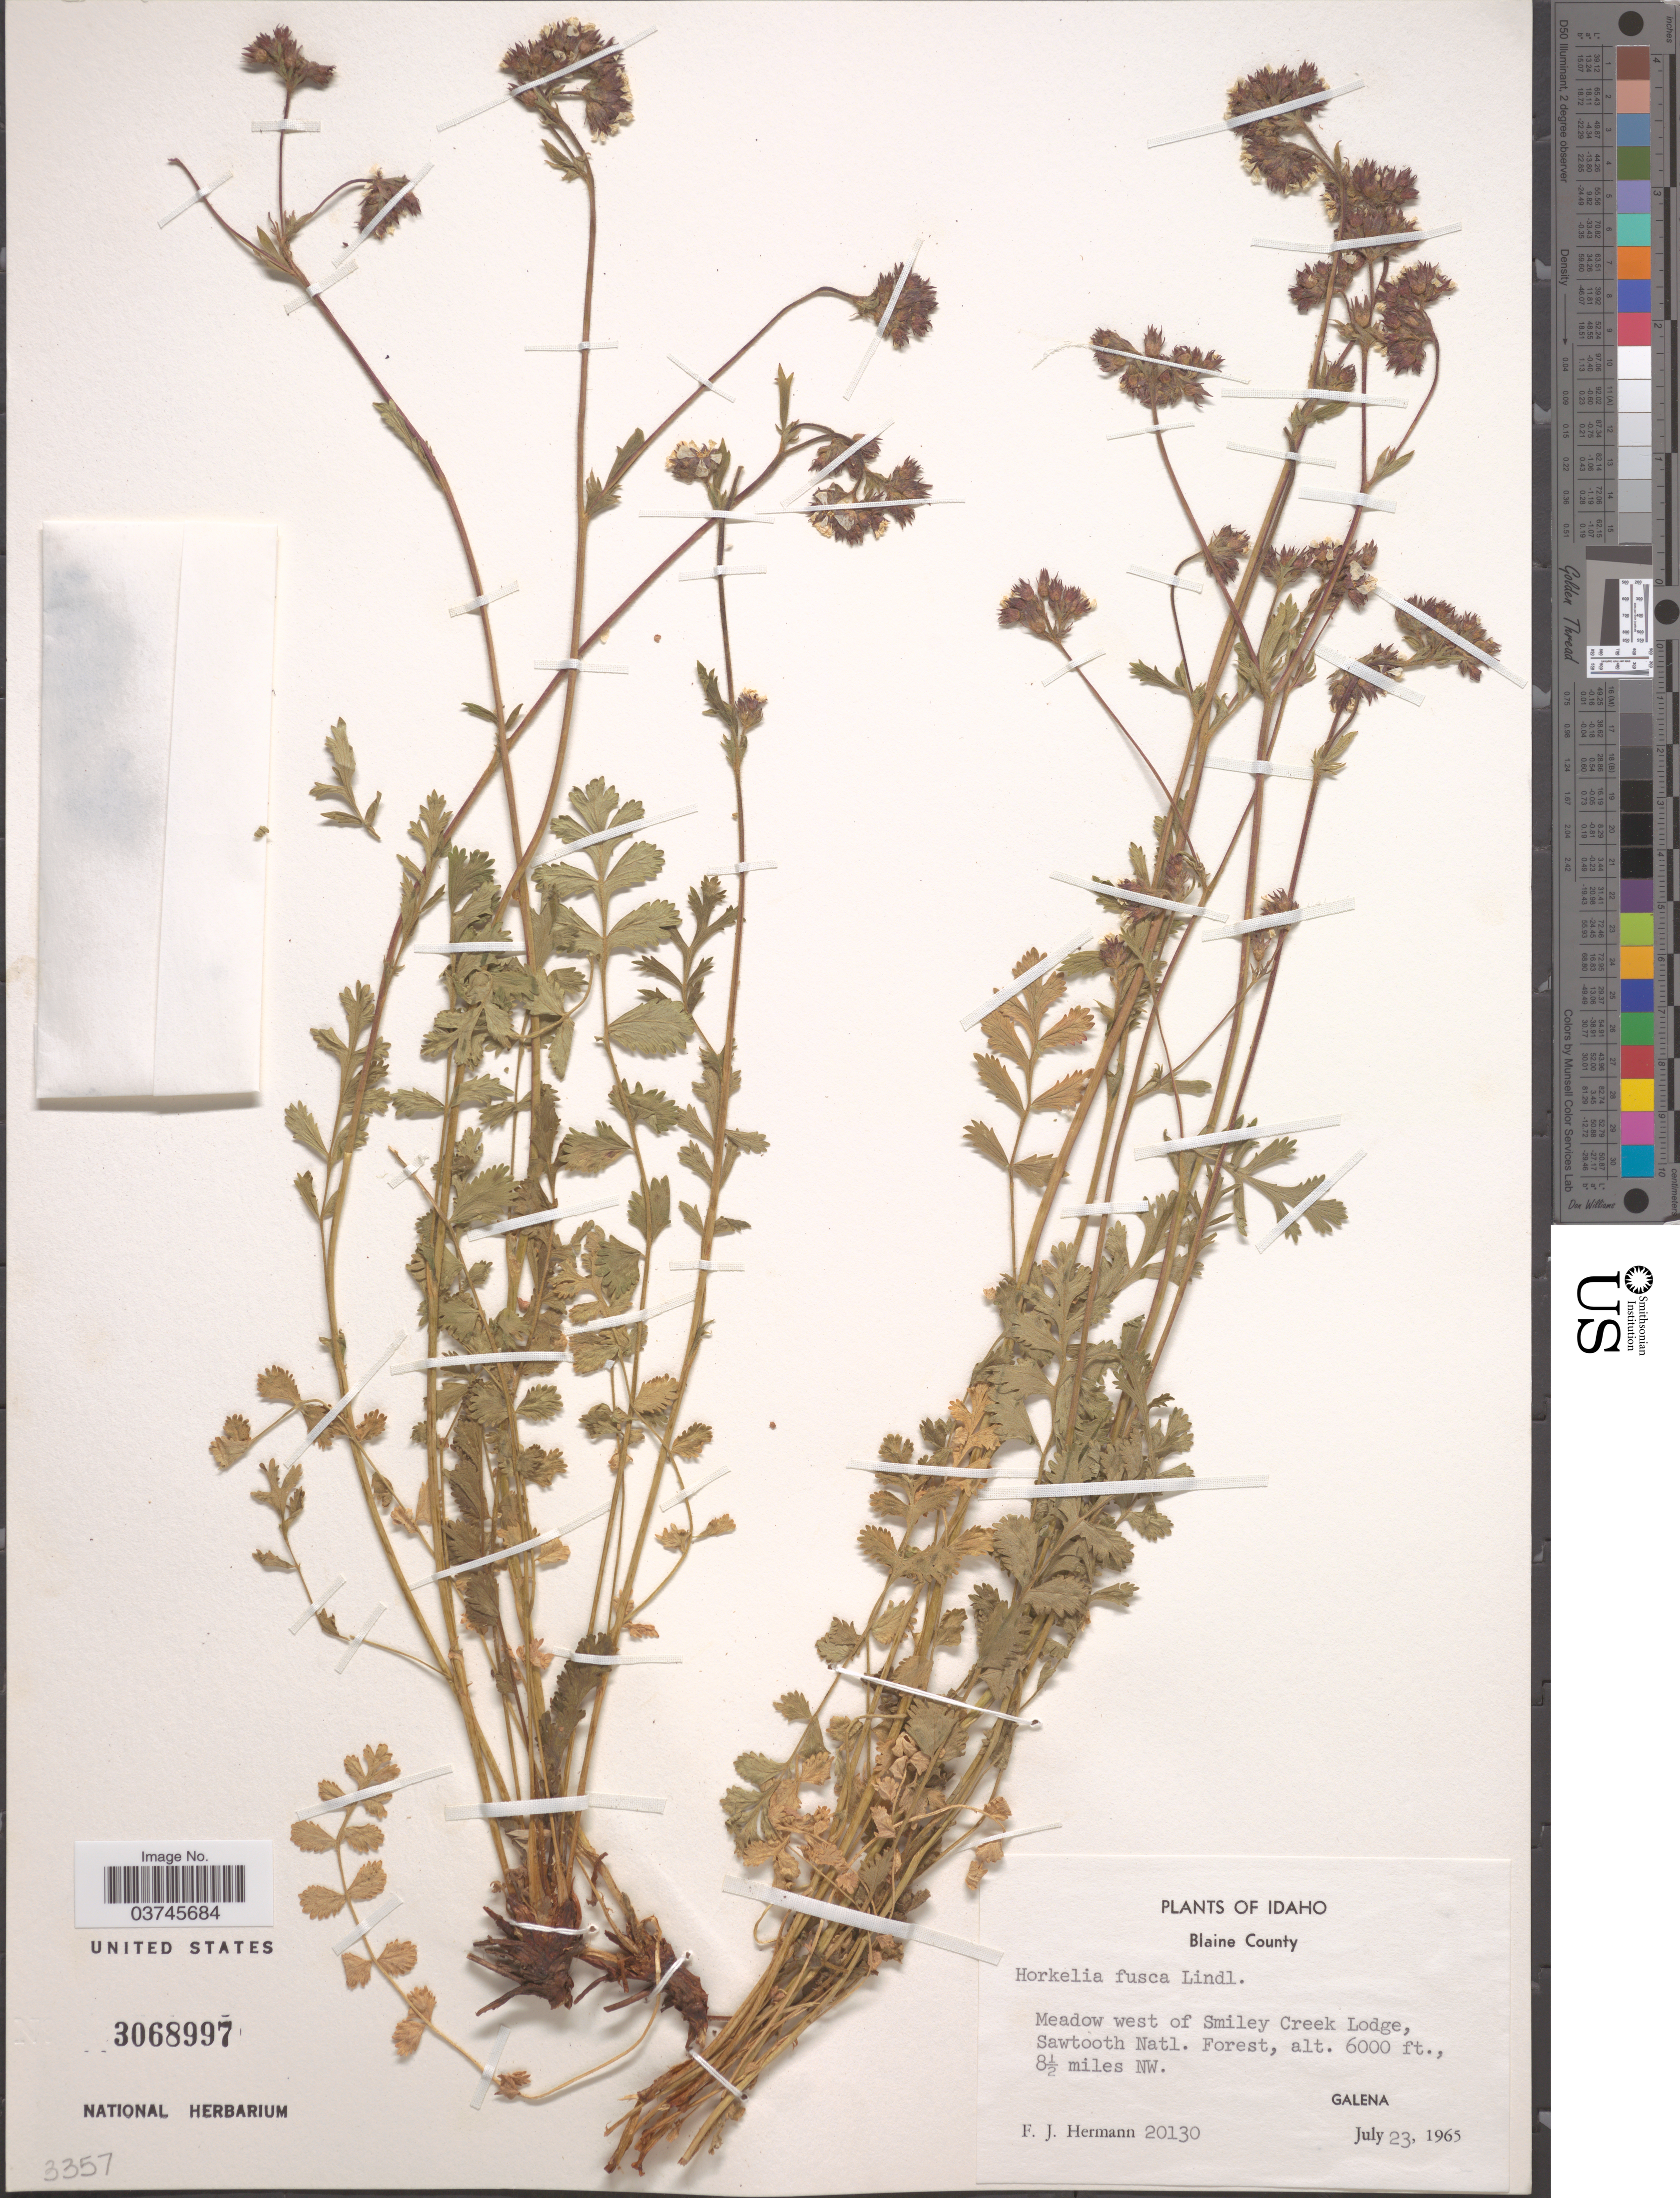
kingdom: Plantae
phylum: Tracheophyta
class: Magnoliopsida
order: Rosales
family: Rosaceae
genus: Potentilla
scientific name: Potentilla douglasii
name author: Greene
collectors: F. J. Hermann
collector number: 20130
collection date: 1965-07-23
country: United States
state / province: Idaho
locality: Blaine County. Meadow west of Smiley Creek Lodge, Sawtooth Natl. Forest, 8½ miles NW. Galena.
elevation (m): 1829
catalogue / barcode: US 3068997